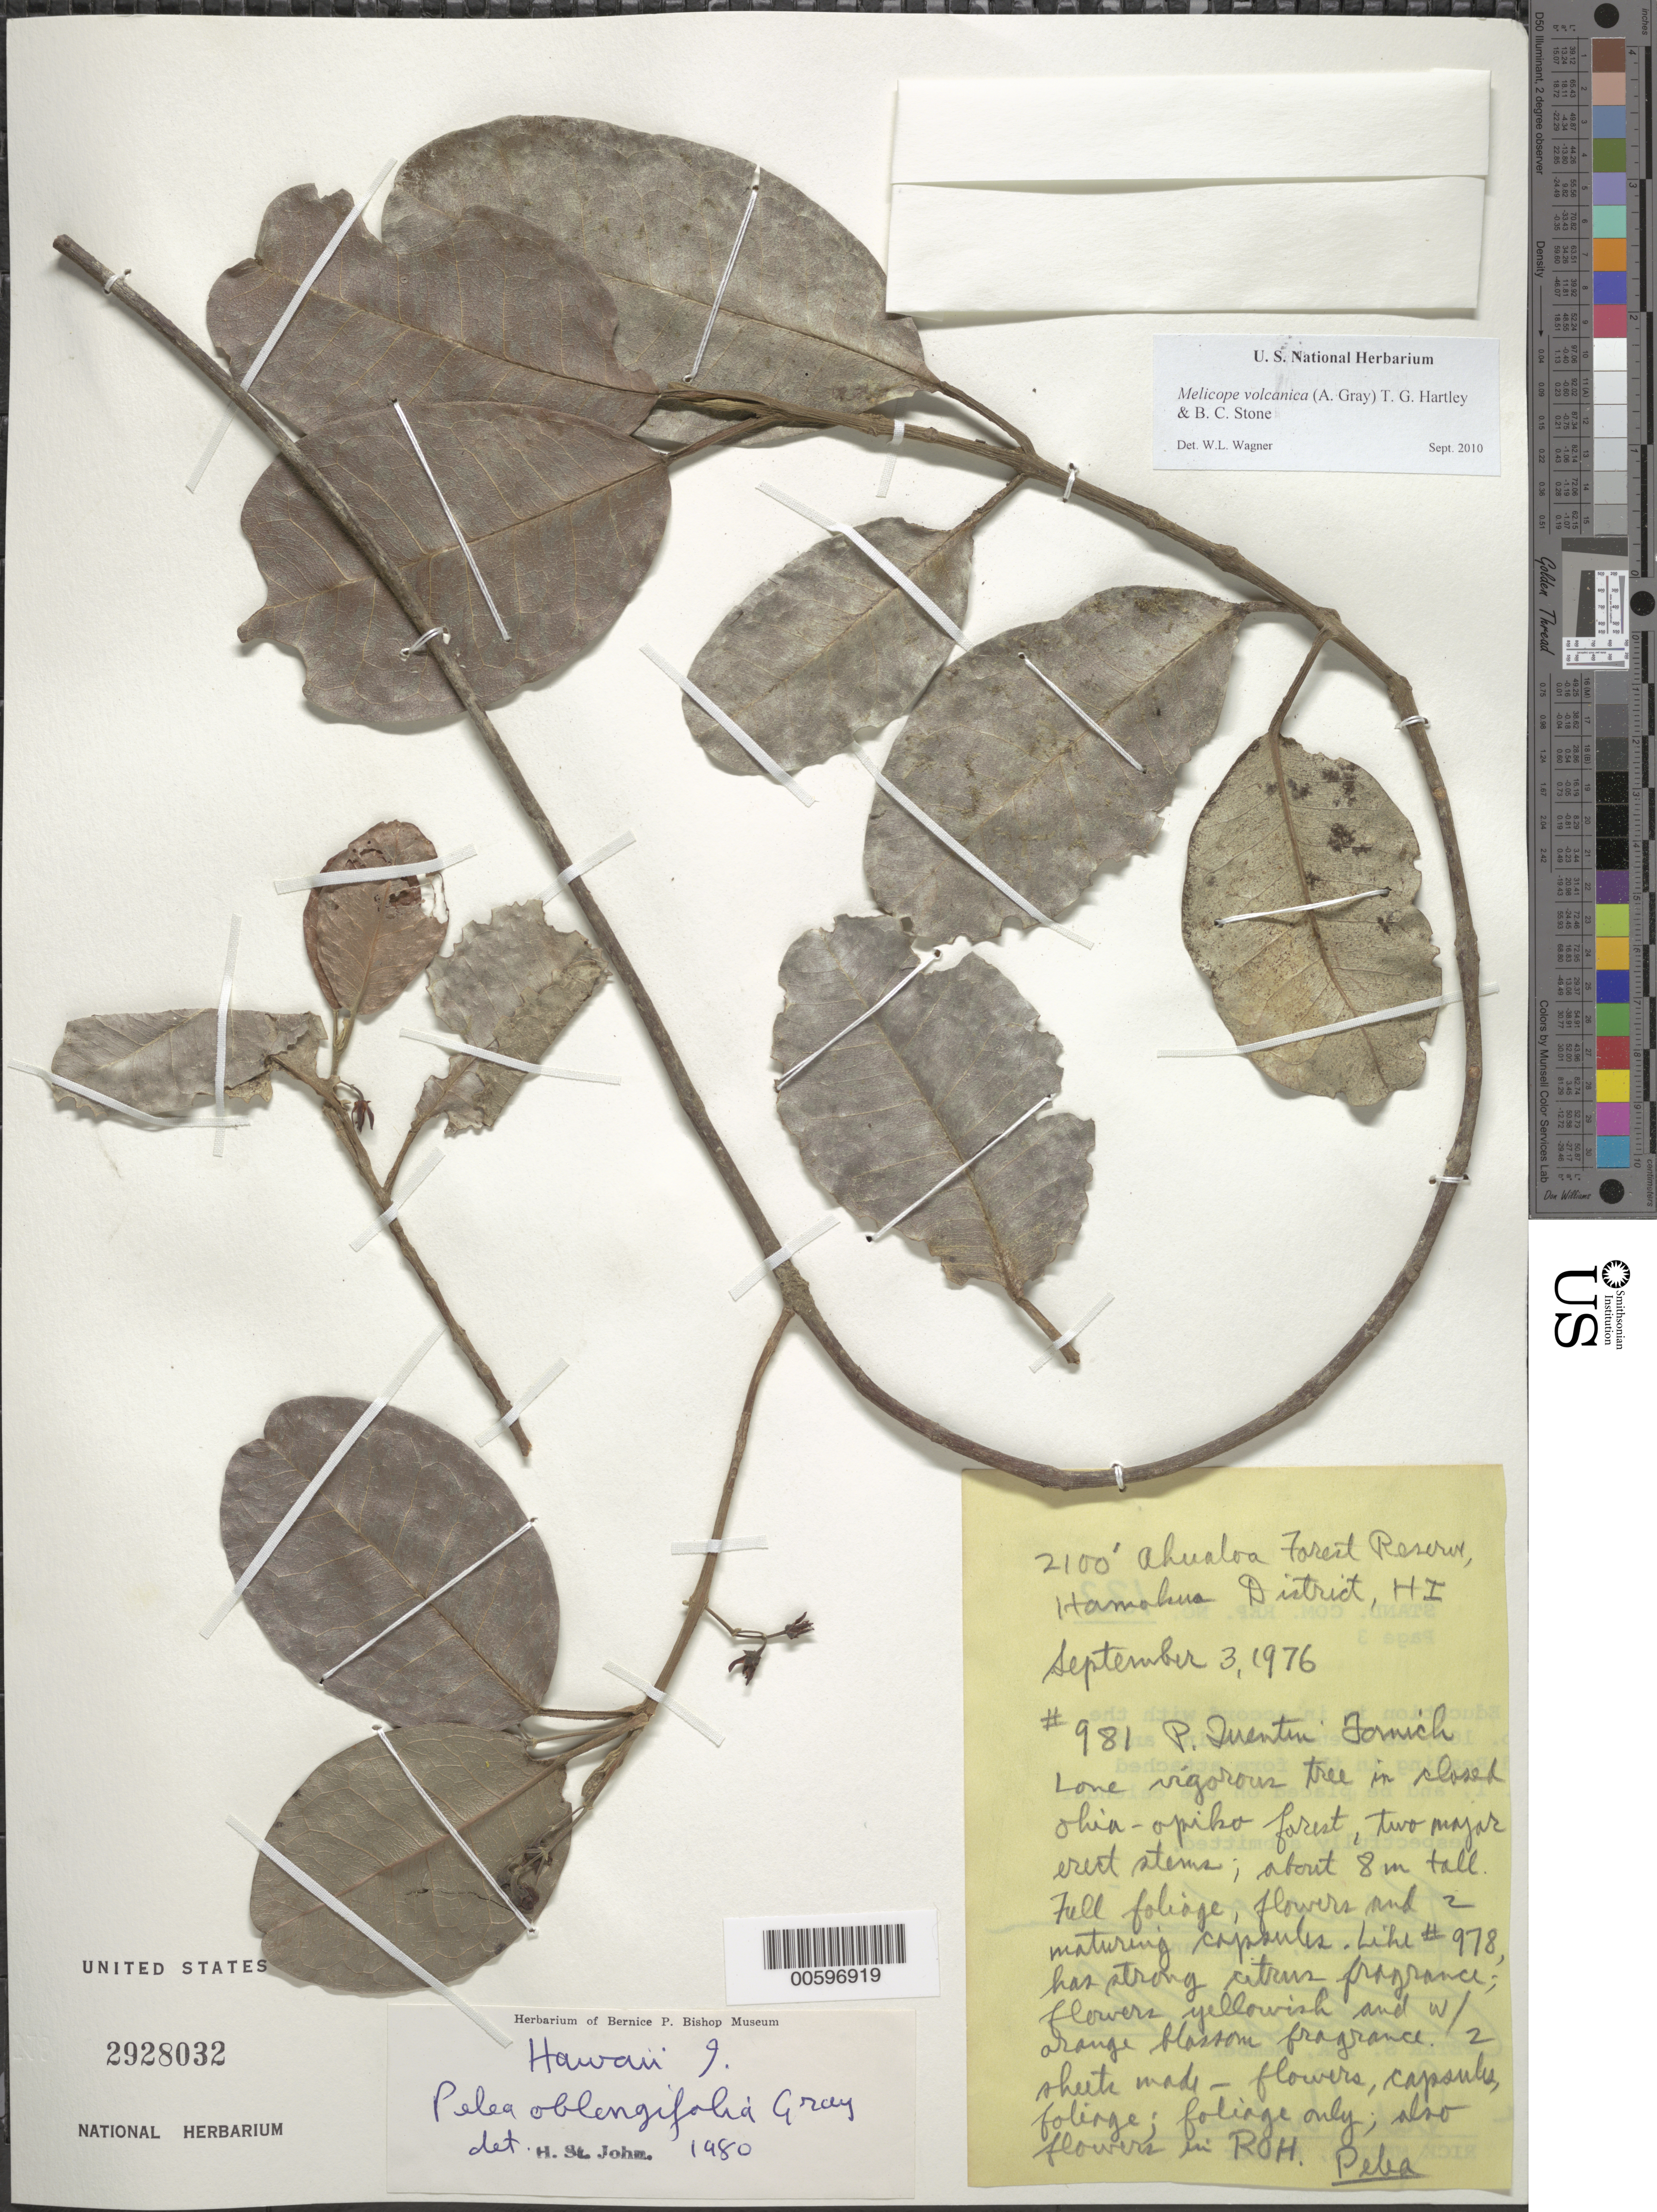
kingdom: Plantae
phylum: Tracheophyta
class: Magnoliopsida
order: Sapindales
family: Rutaceae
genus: Melicope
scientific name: Melicope volcanica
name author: (A. Gray) T.G. Hartley & B.C. Stone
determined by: Wagner, W. L., (BOT), Smithsonian Institution - National Museum of Natural History (UNITED STATES)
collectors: P. Tomich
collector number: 981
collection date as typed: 3 Sep 1976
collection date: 1976-09-03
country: United States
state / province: Hawaii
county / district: Hawaii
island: Hawaii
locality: Ahualoa For Res, Hamakua District, H.I.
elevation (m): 640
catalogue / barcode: US 2928032